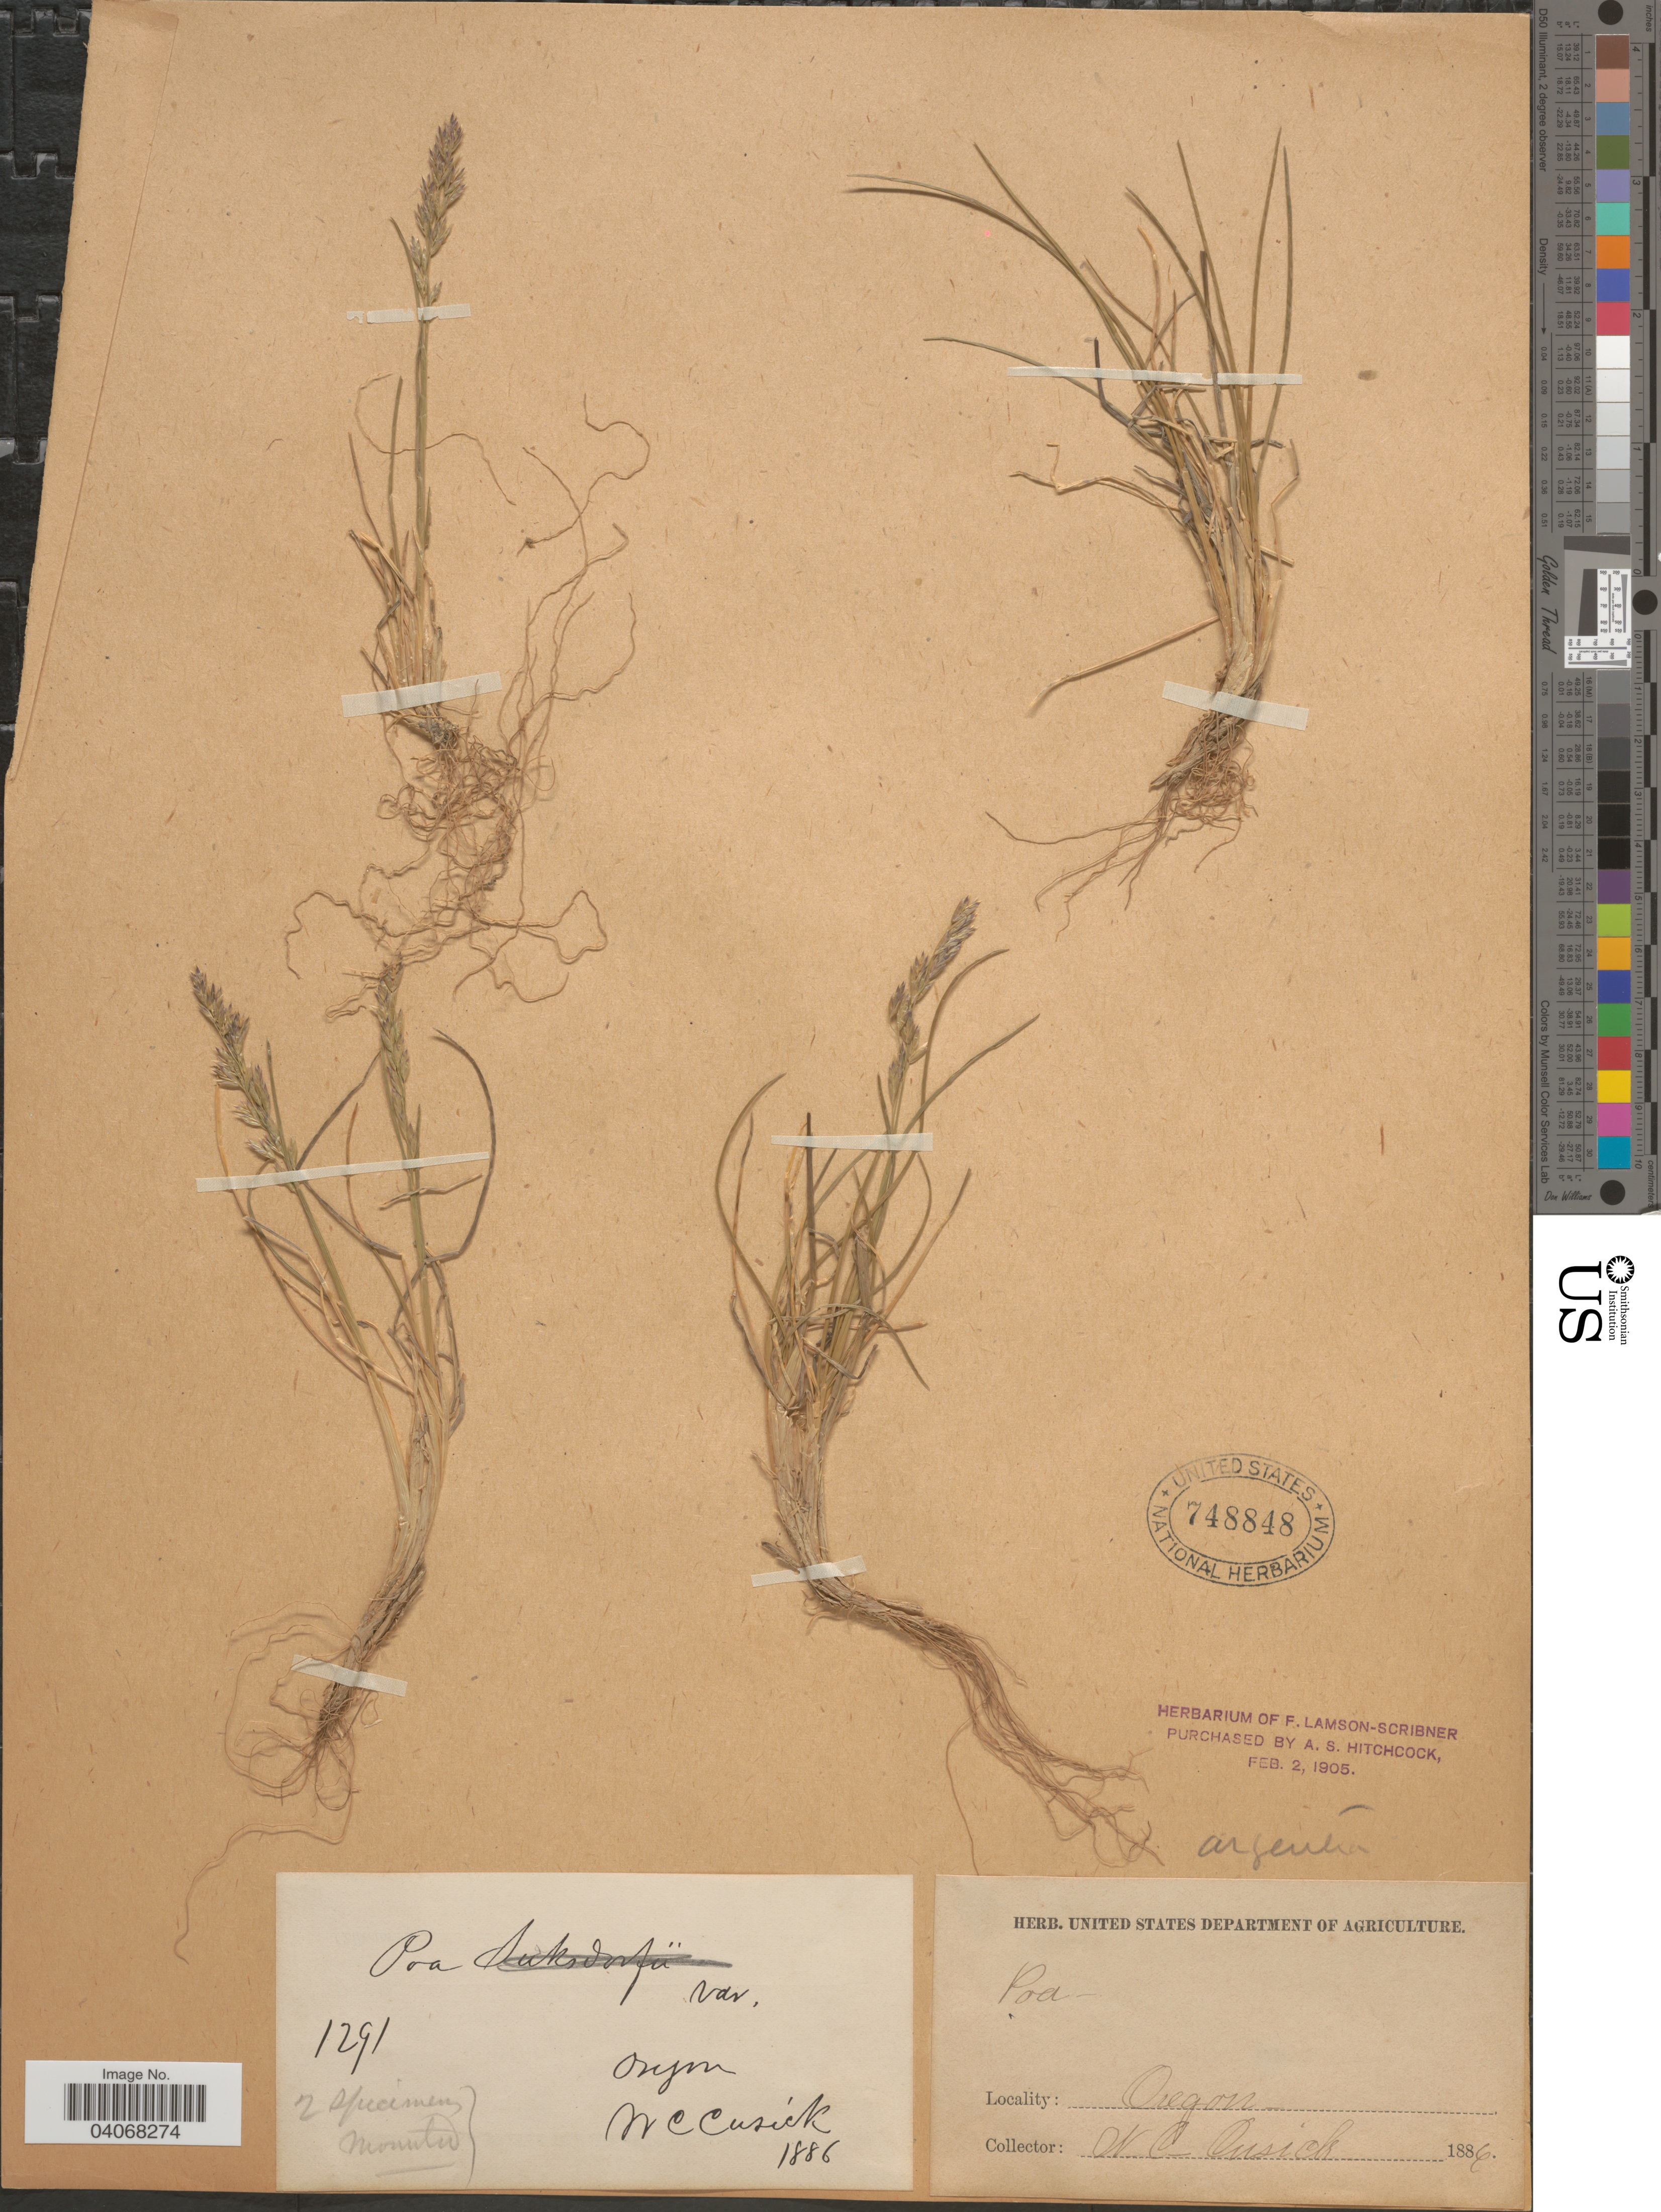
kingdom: Plantae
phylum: Tracheophyta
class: Liliopsida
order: Poales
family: Poaceae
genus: Poa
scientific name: Poa suksdorfii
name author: (W.J. Beal) Vasey ex Piper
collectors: W. C. Cusick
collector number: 1291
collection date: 1886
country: United States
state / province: Oregon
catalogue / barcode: US 748848